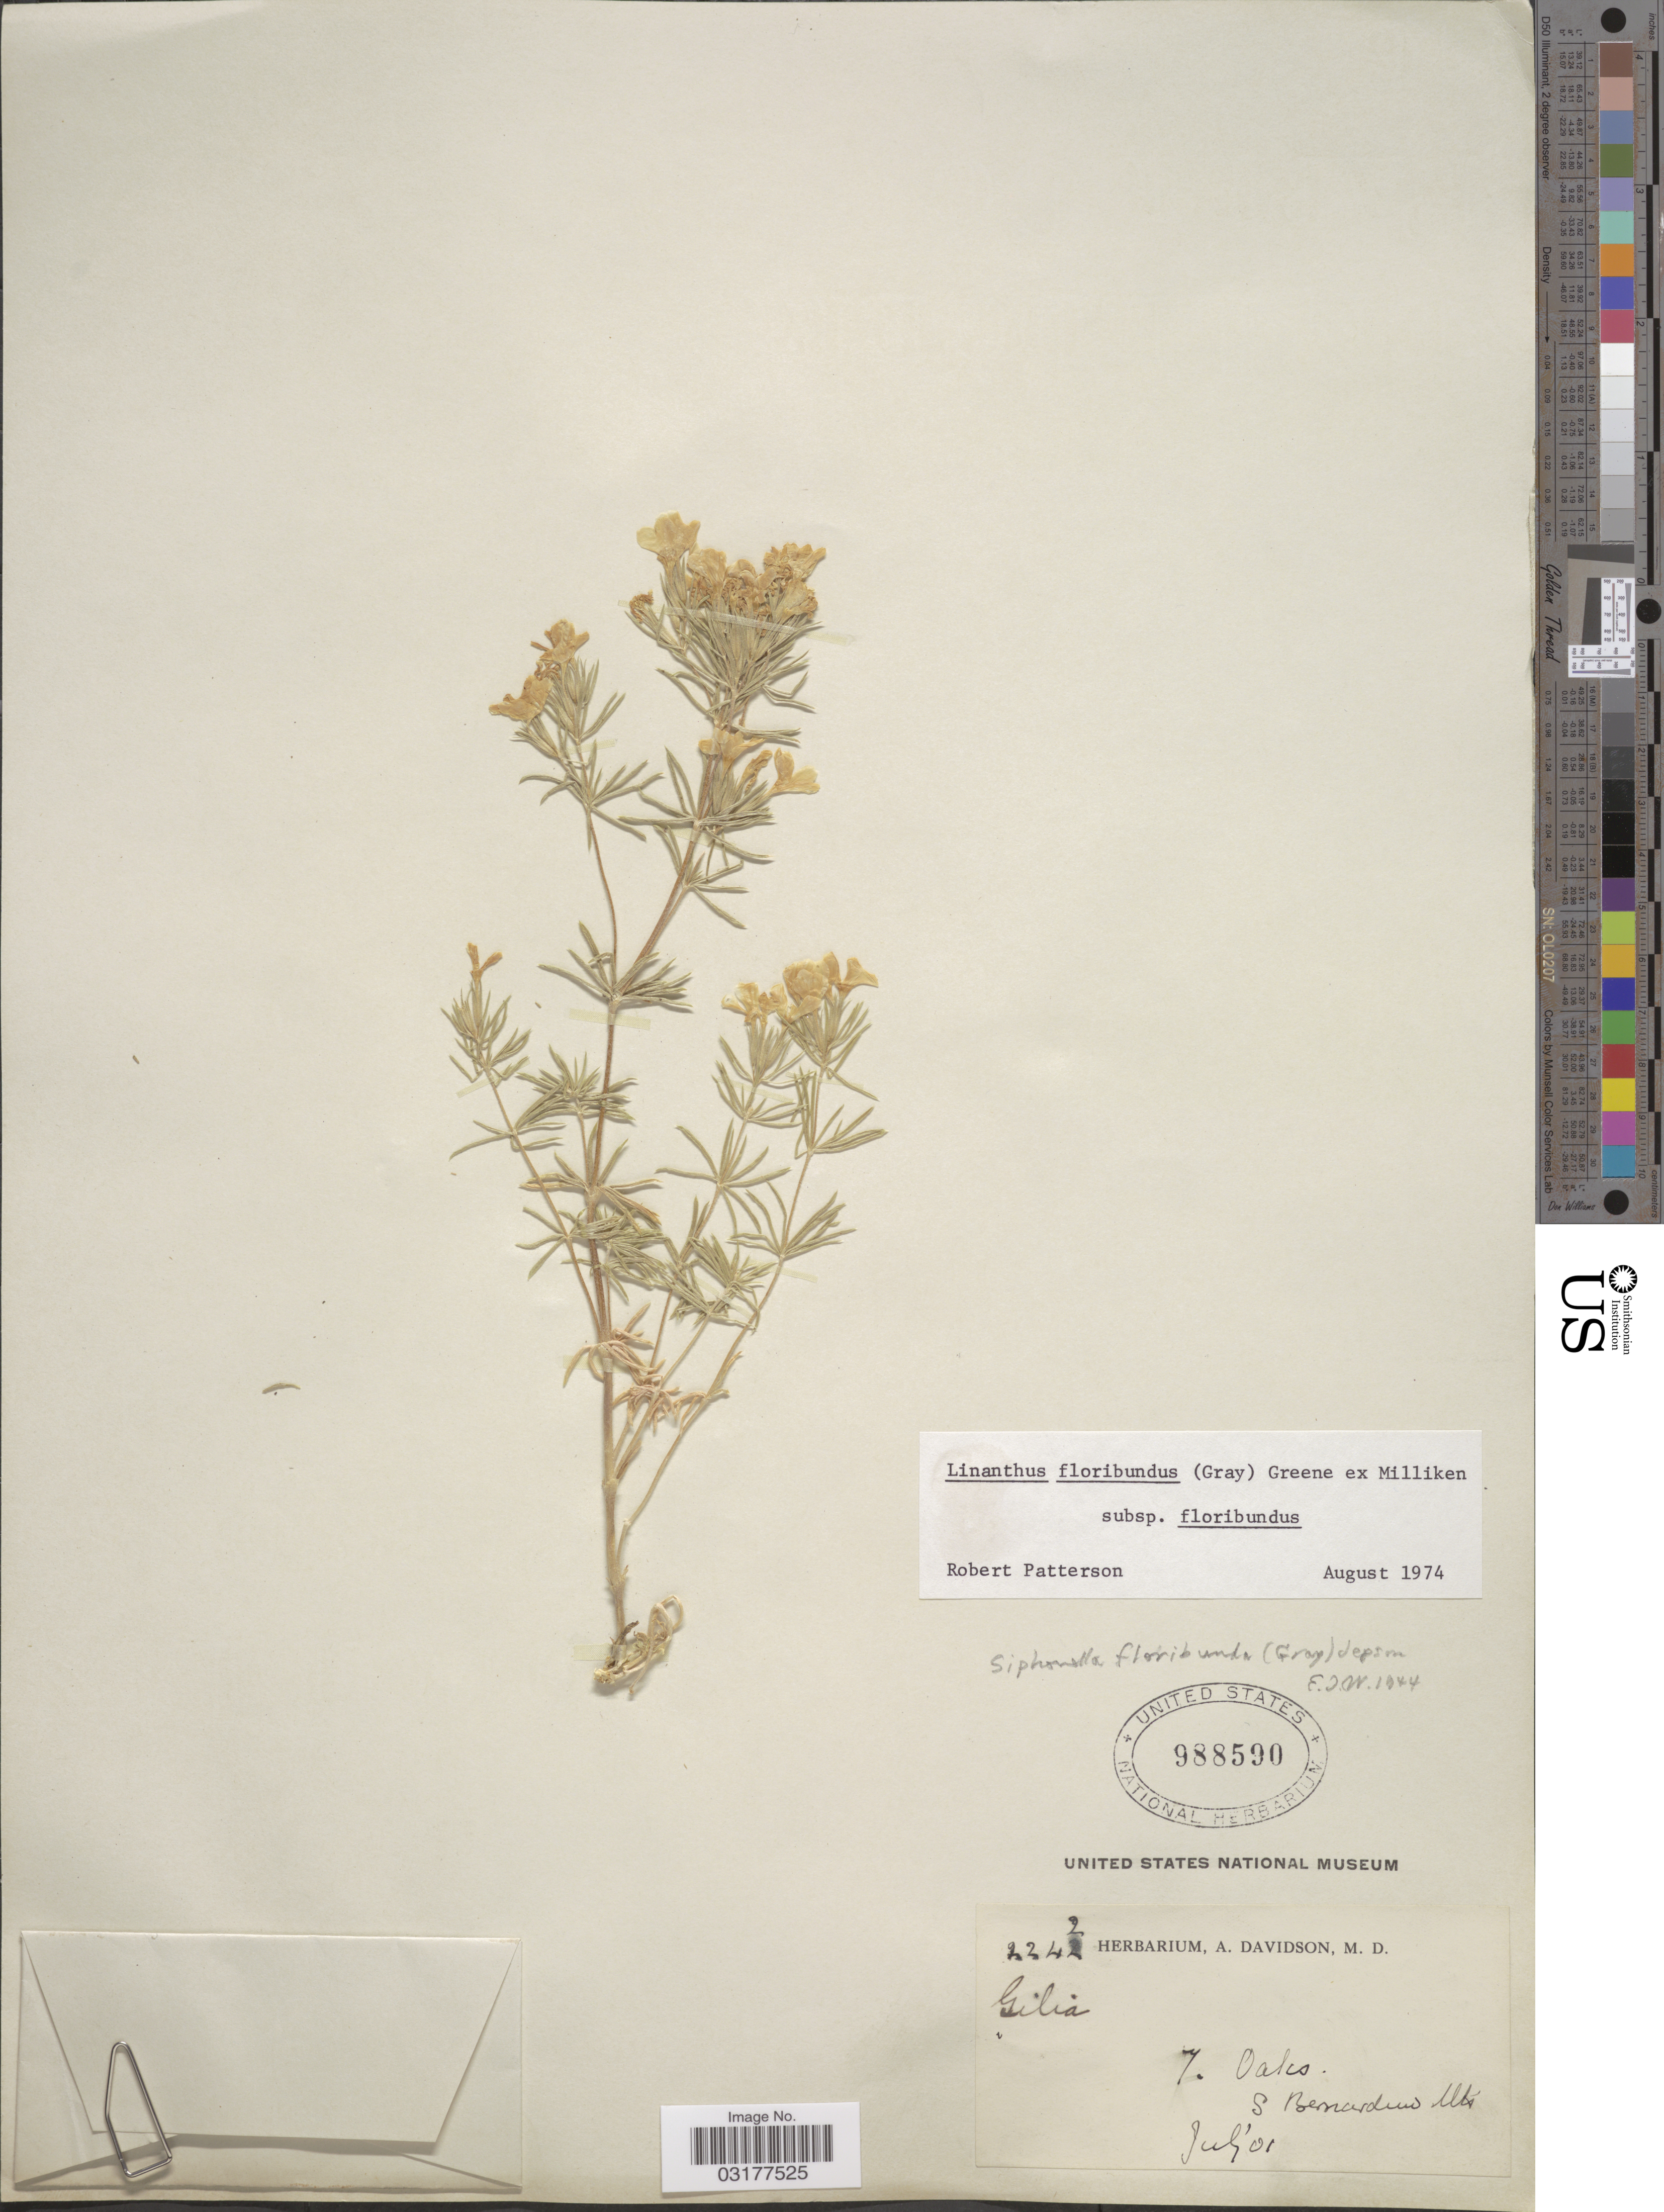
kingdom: Plantae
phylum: Tracheophyta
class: Magnoliopsida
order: Ericales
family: Polemoniaceae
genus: Leptosiphon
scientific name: Leptosiphon floribundus subsp. floribundus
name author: (A. Gray) J.M. Porter & L.A. Johnson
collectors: ex herb. A. Davidson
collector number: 2242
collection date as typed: Transcribed d/m/y: /7/1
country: United States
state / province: California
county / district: San Bernardino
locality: San Bernardino Mts.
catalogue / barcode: US 988590